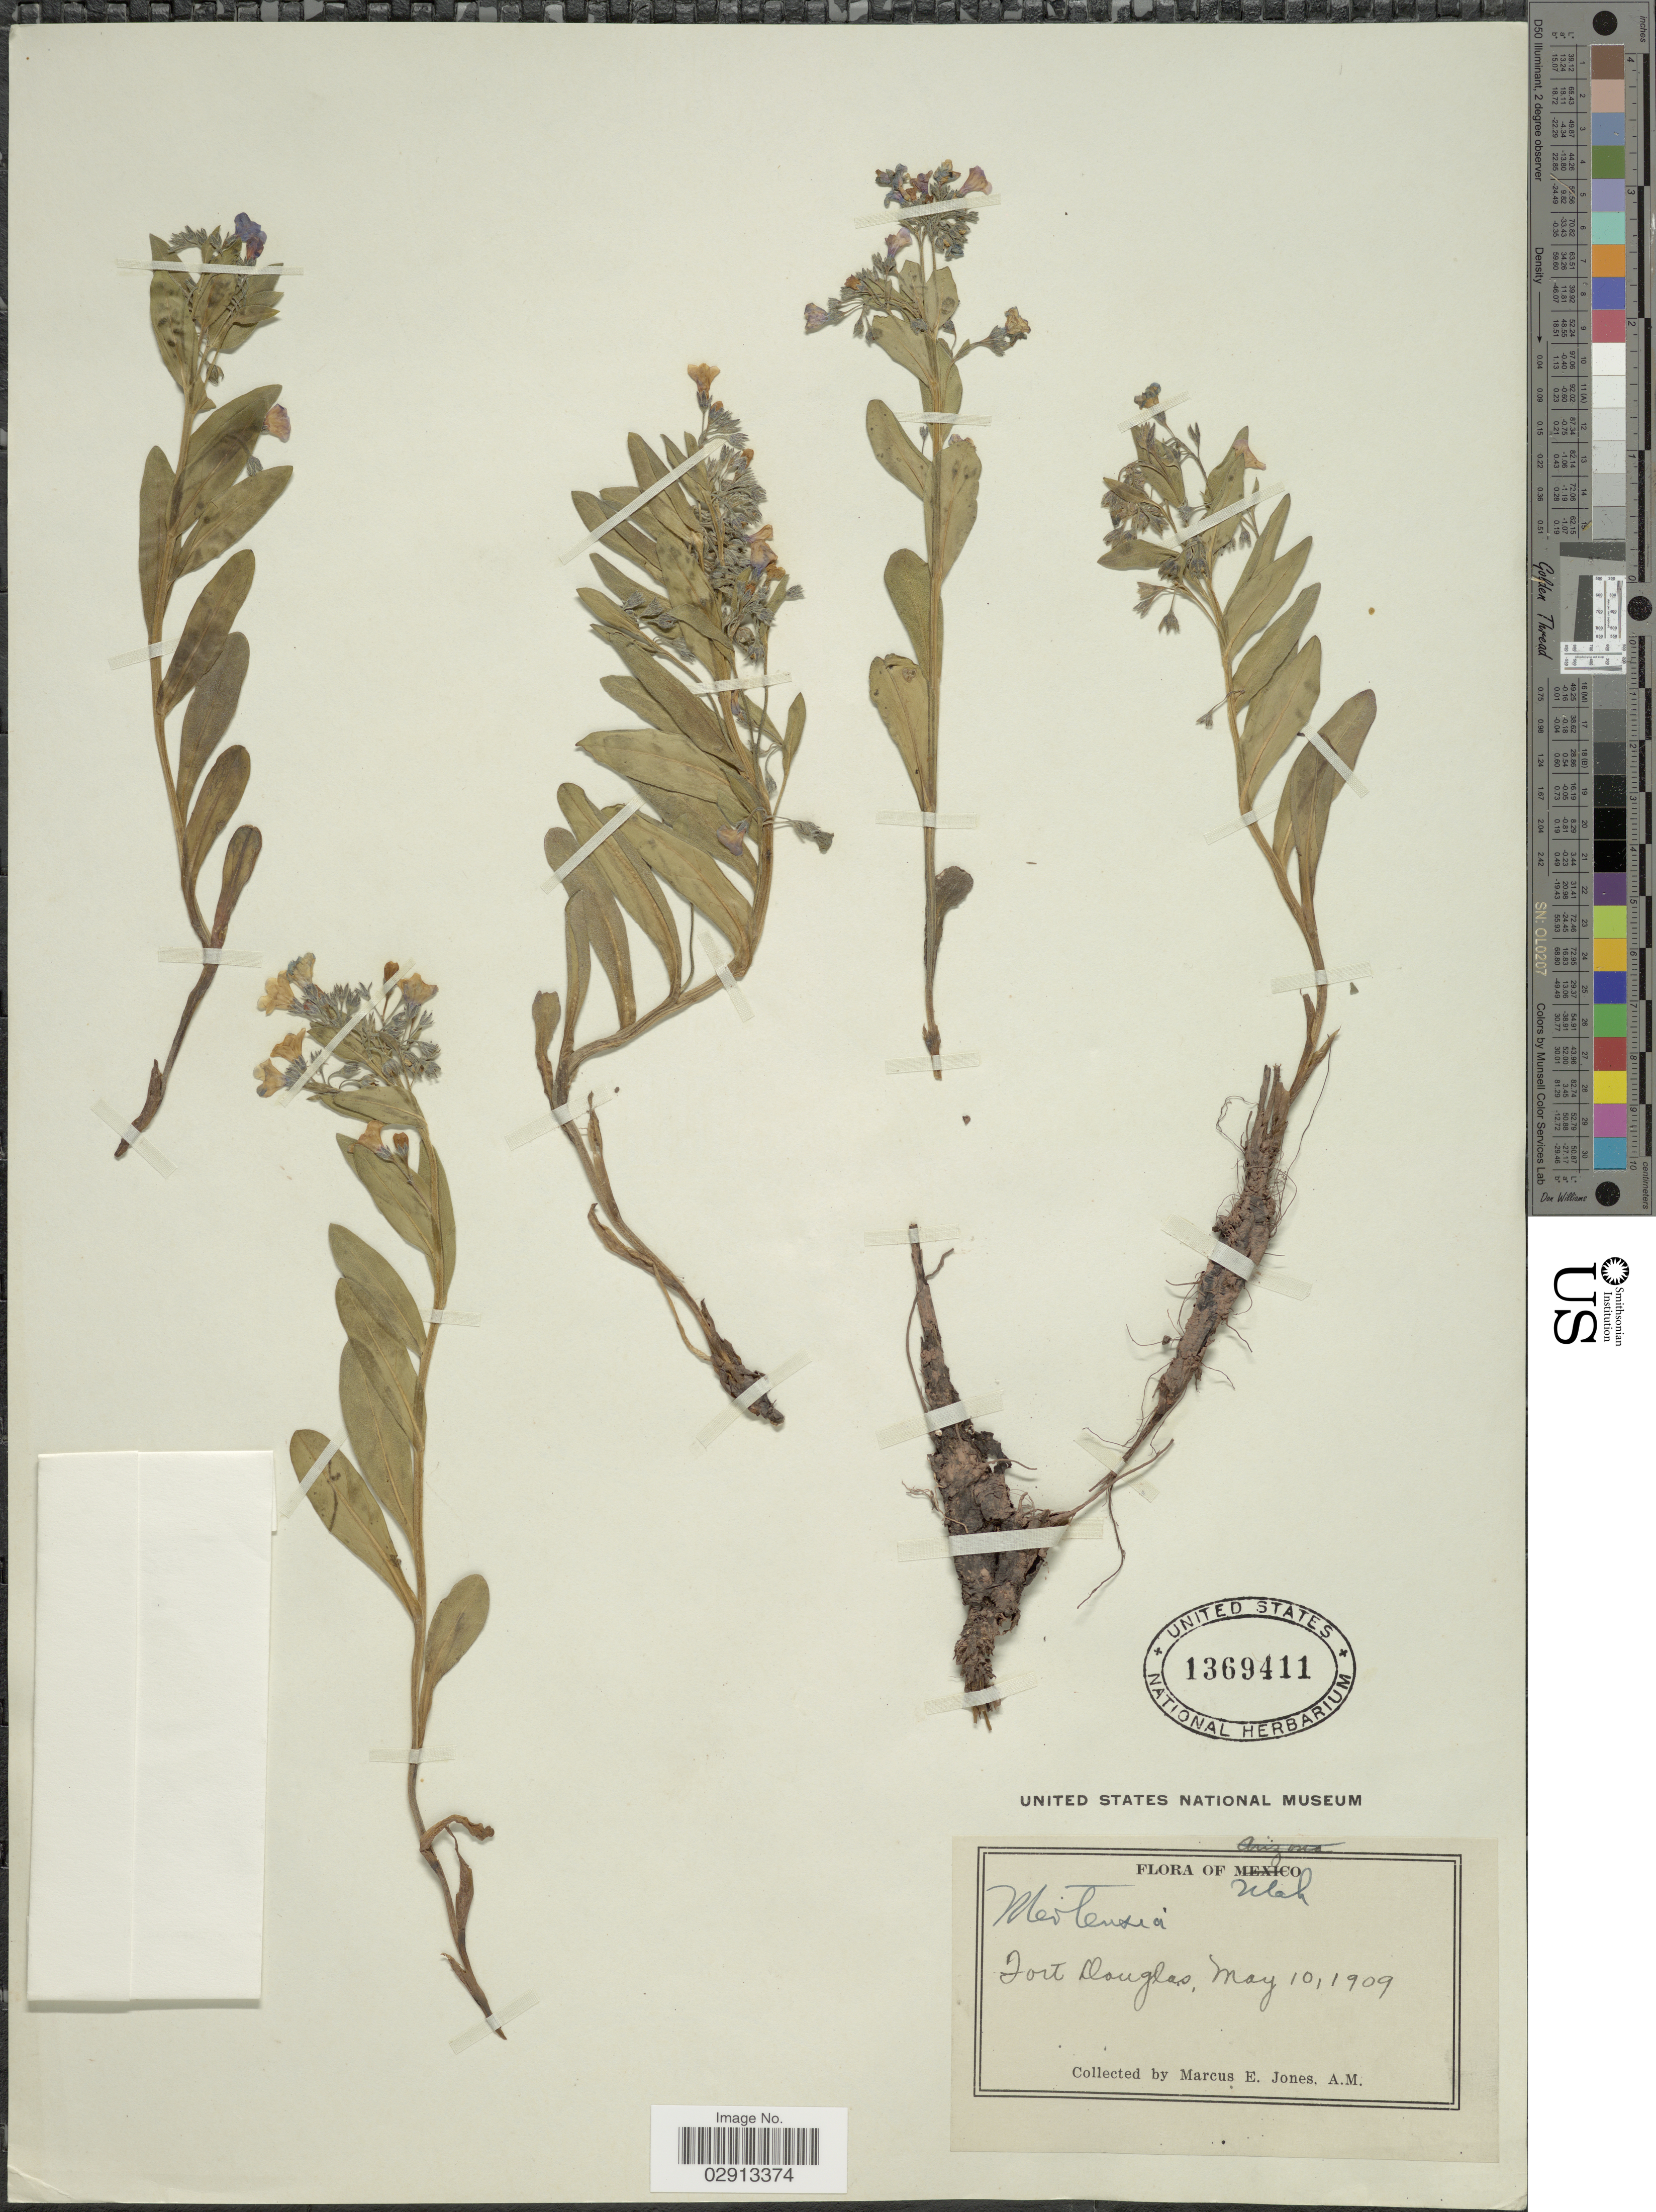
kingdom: Plantae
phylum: Tracheophyta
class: Magnoliopsida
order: Boraginales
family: Boraginaceae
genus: Mertensia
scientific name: Mertensia sp.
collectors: M. E. Jones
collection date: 1909-05-10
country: United States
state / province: Utah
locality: Fort Douglas.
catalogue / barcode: US 1369411